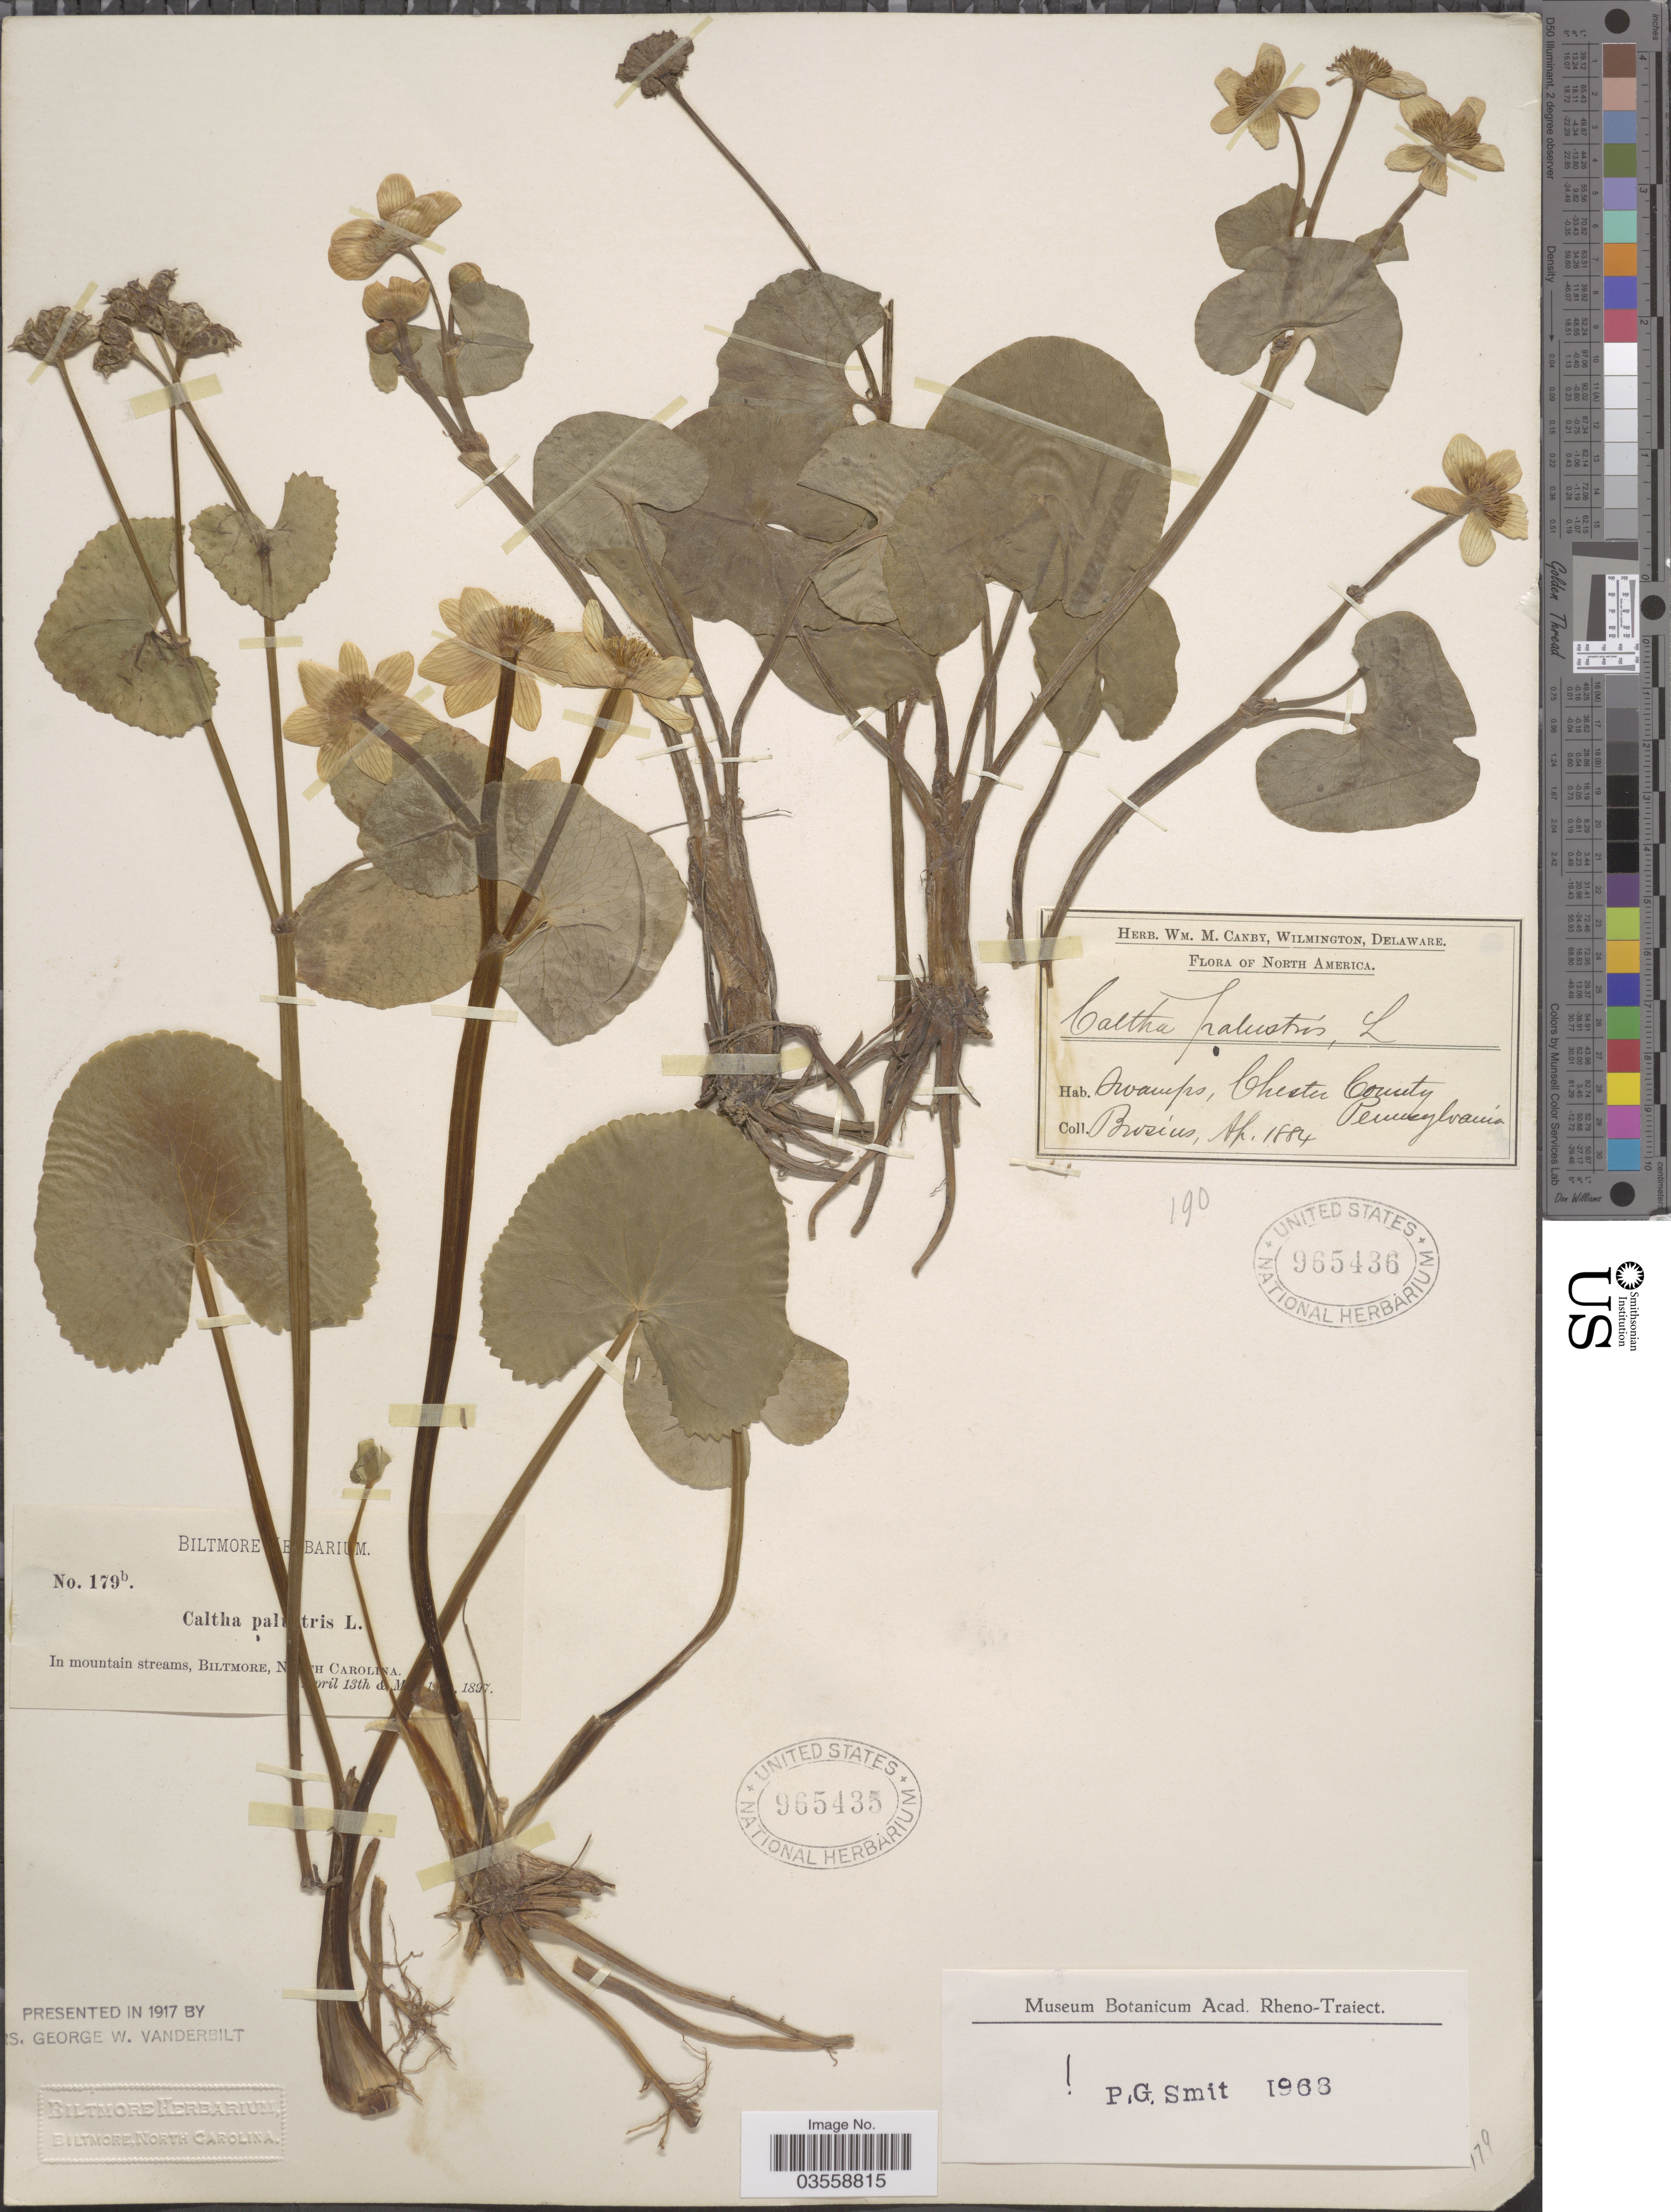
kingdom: Plantae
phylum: Tracheophyta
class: Magnoliopsida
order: Ranunculales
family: Ranunculaceae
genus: Caltha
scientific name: Caltha palustris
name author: L.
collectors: Brosius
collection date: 1884-04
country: United States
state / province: Pennsylvania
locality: Swamps, Chester County.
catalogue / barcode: US 965436